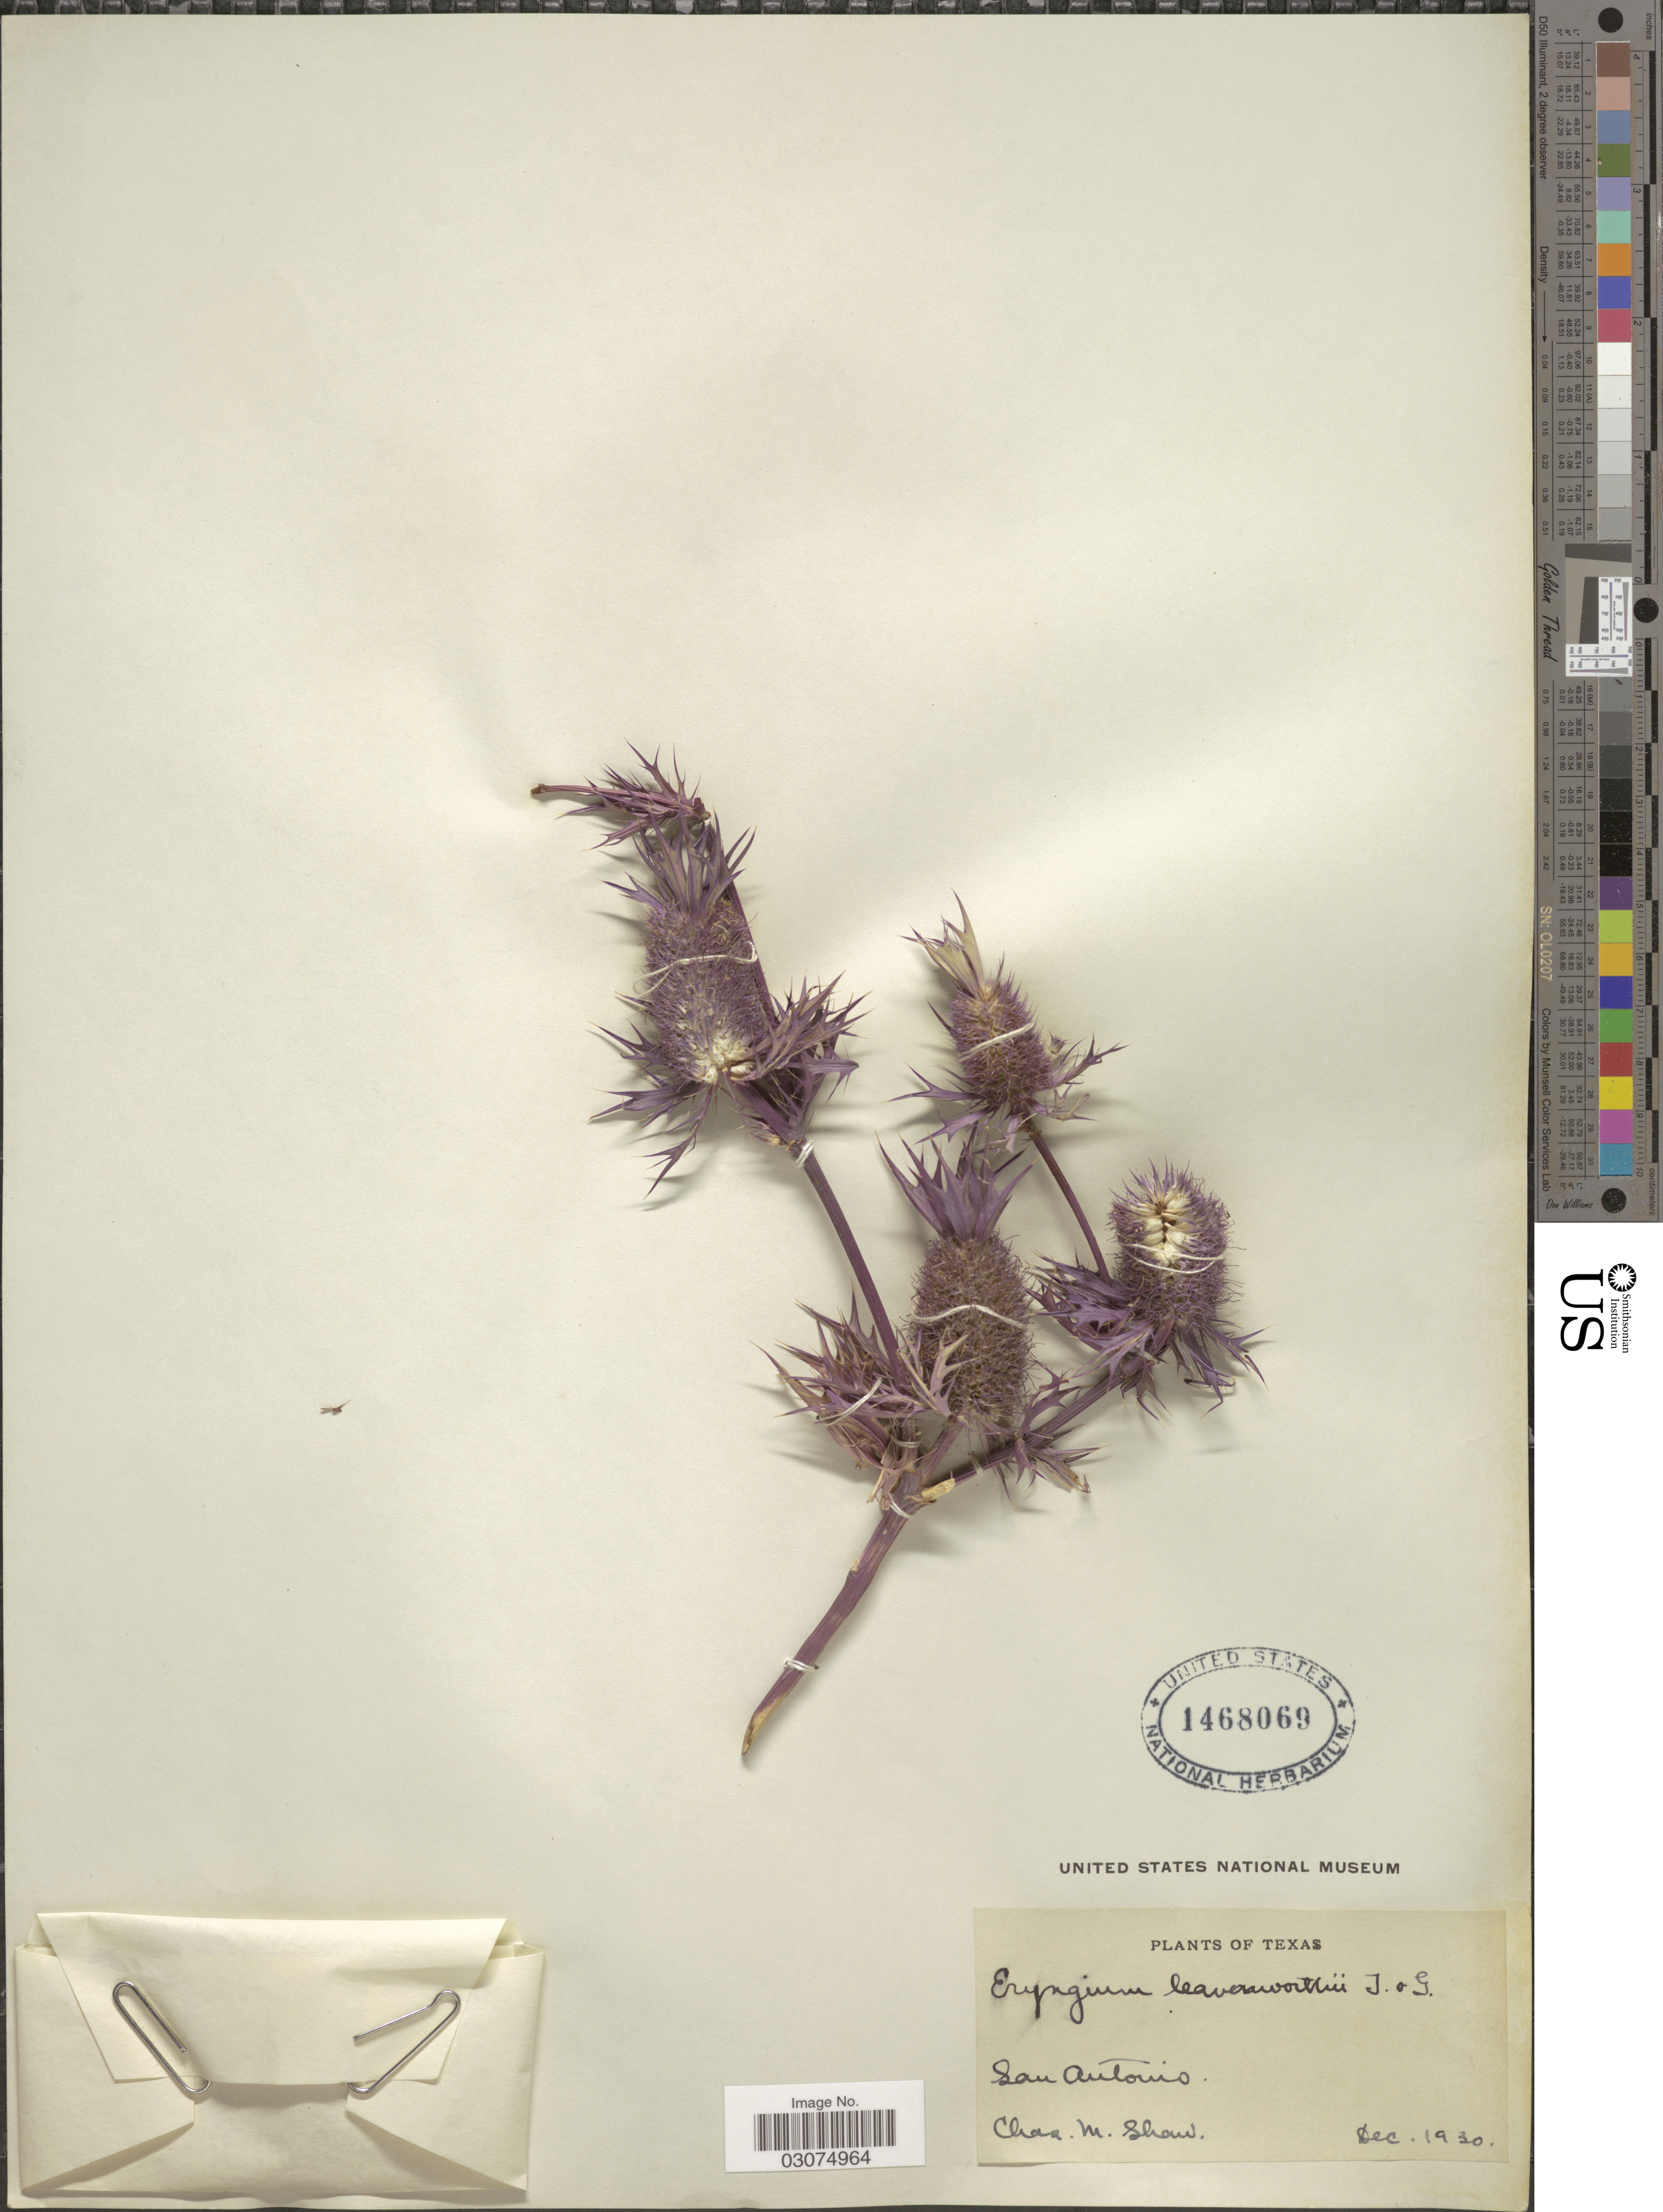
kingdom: Plantae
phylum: Tracheophyta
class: Magnoliopsida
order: Apiales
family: Apiaceae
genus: Eryngium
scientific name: Eryngium leavenworthii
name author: Torr. & A. Gray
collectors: C. M. Shaw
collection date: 1930-12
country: United States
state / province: Texas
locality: San Antonio.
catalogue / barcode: US 1468069